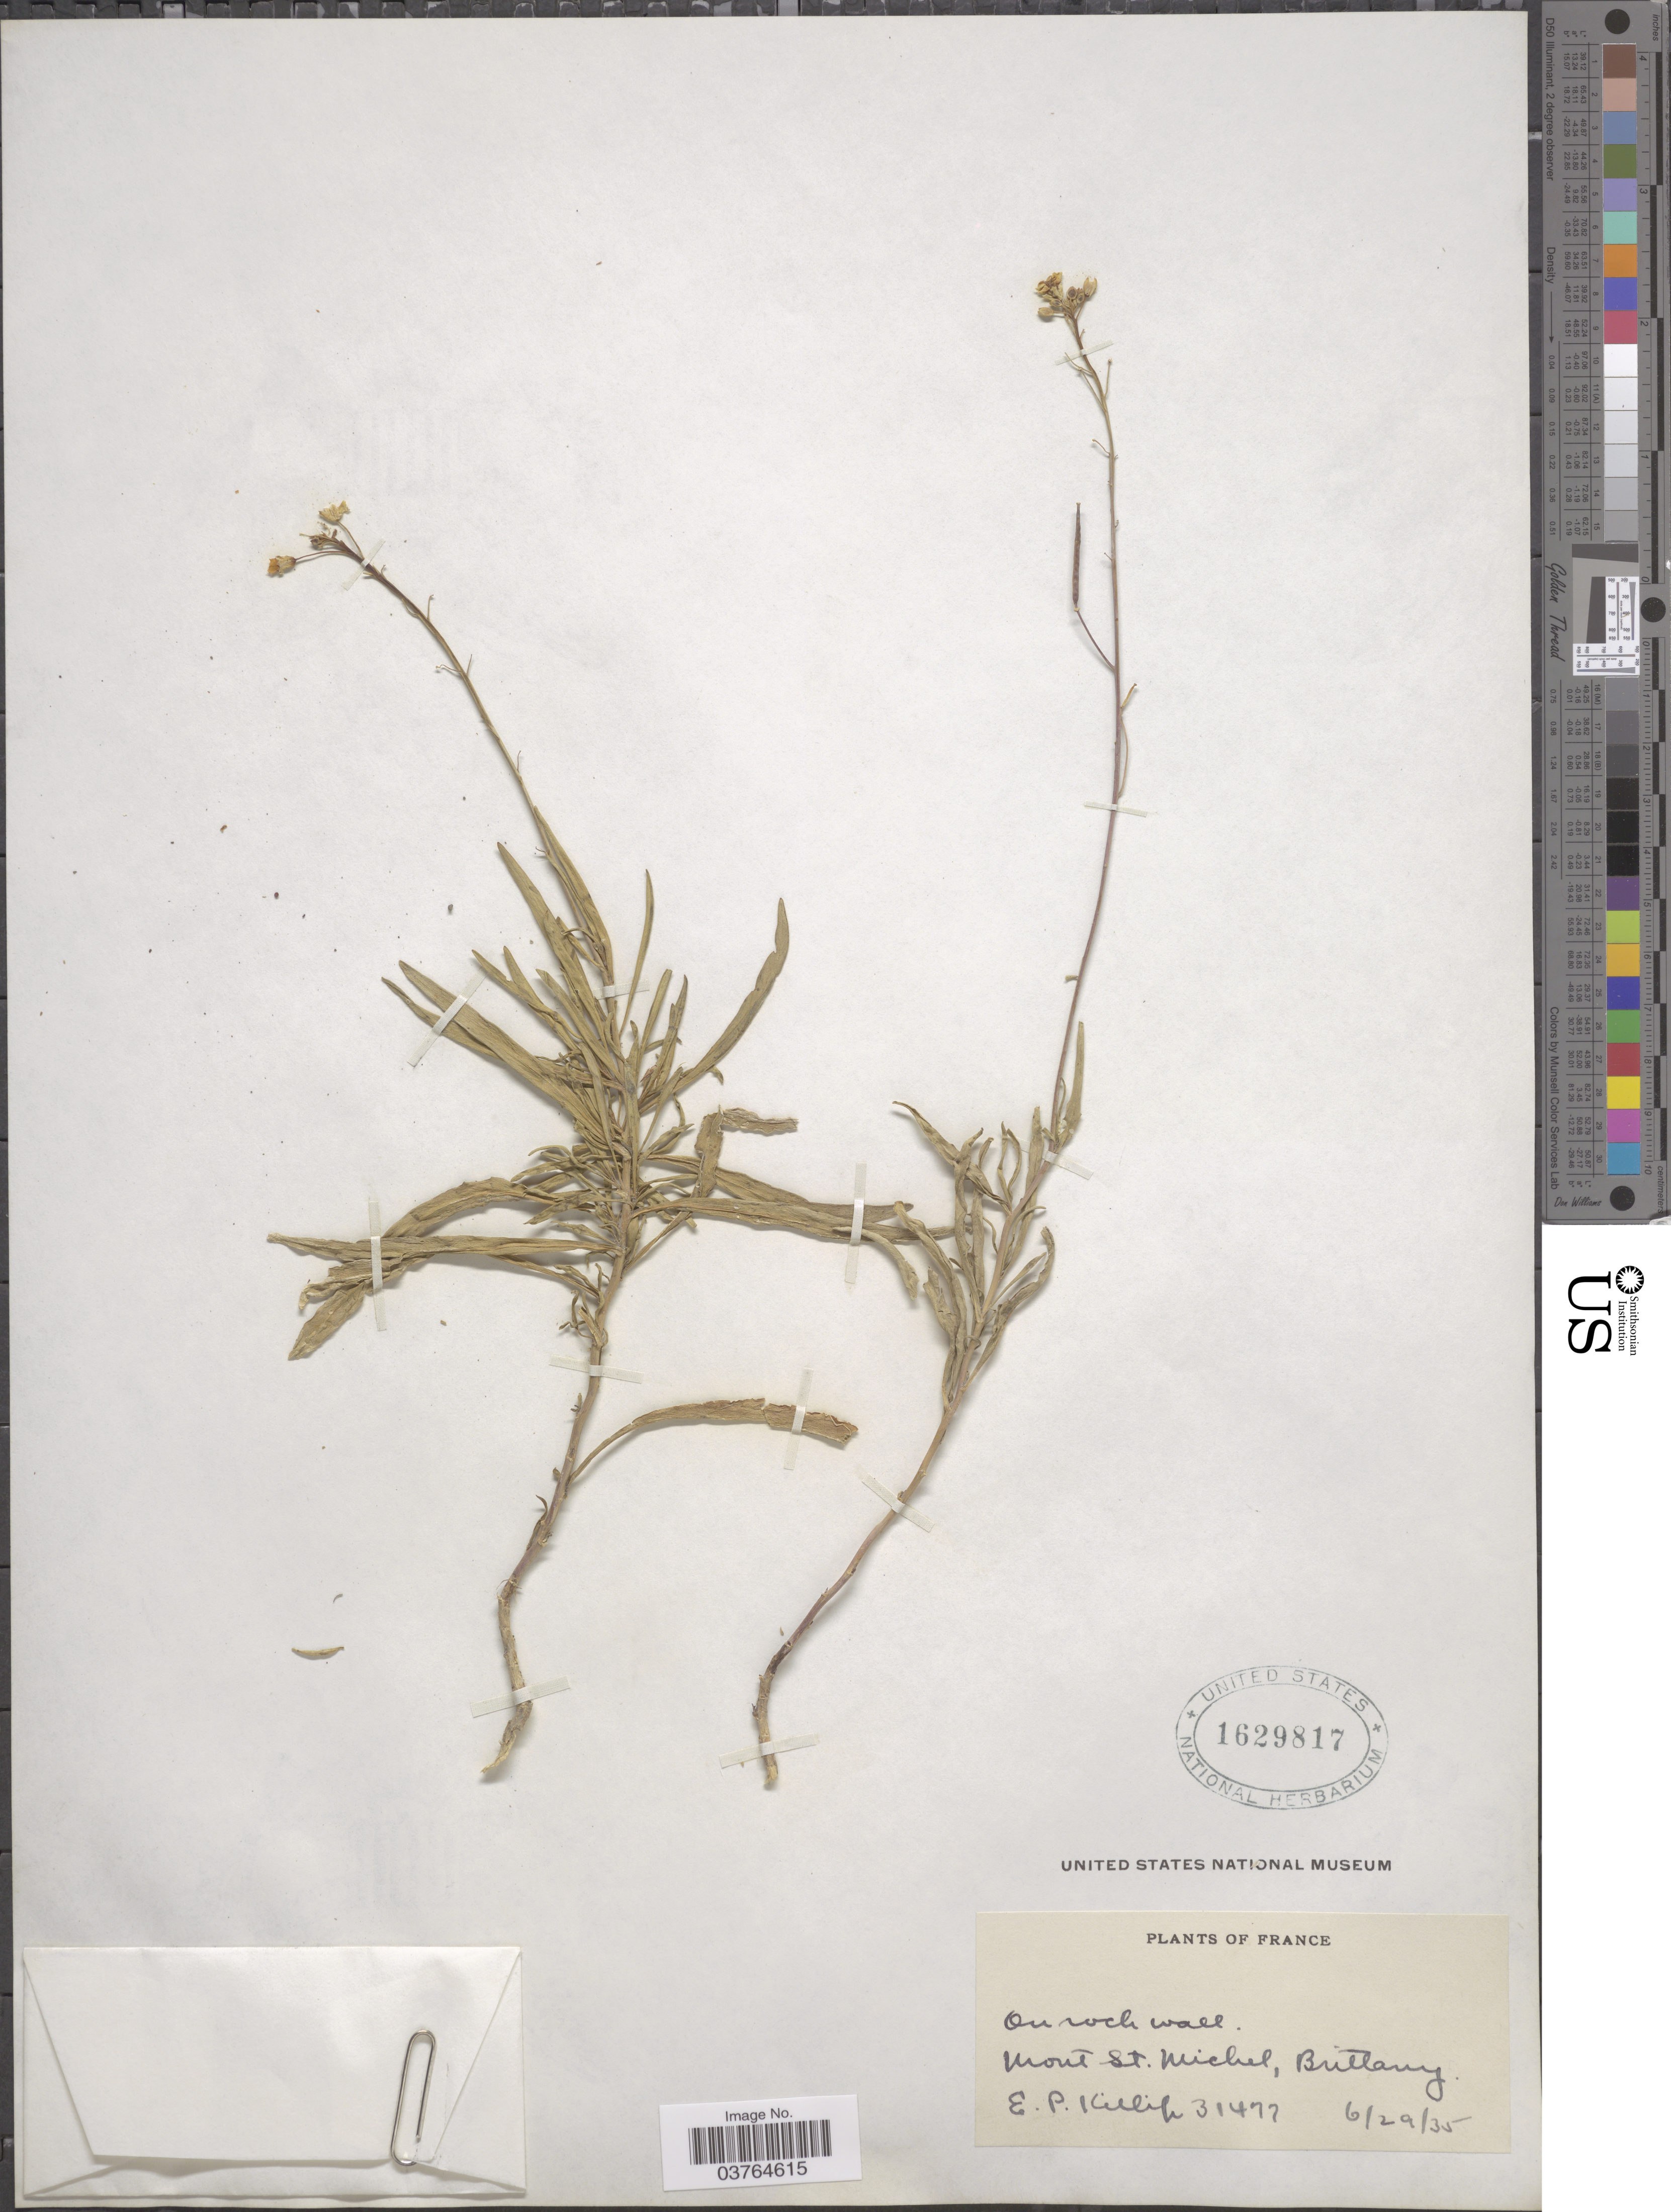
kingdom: Plantae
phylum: Tracheophyta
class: Magnoliopsida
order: Brassicales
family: Brassicaceae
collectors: E. P. Killip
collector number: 31477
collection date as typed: Transcribed d/m/y: 29/6/35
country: France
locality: Mont St. Michel, Brittany.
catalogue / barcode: US 1629817